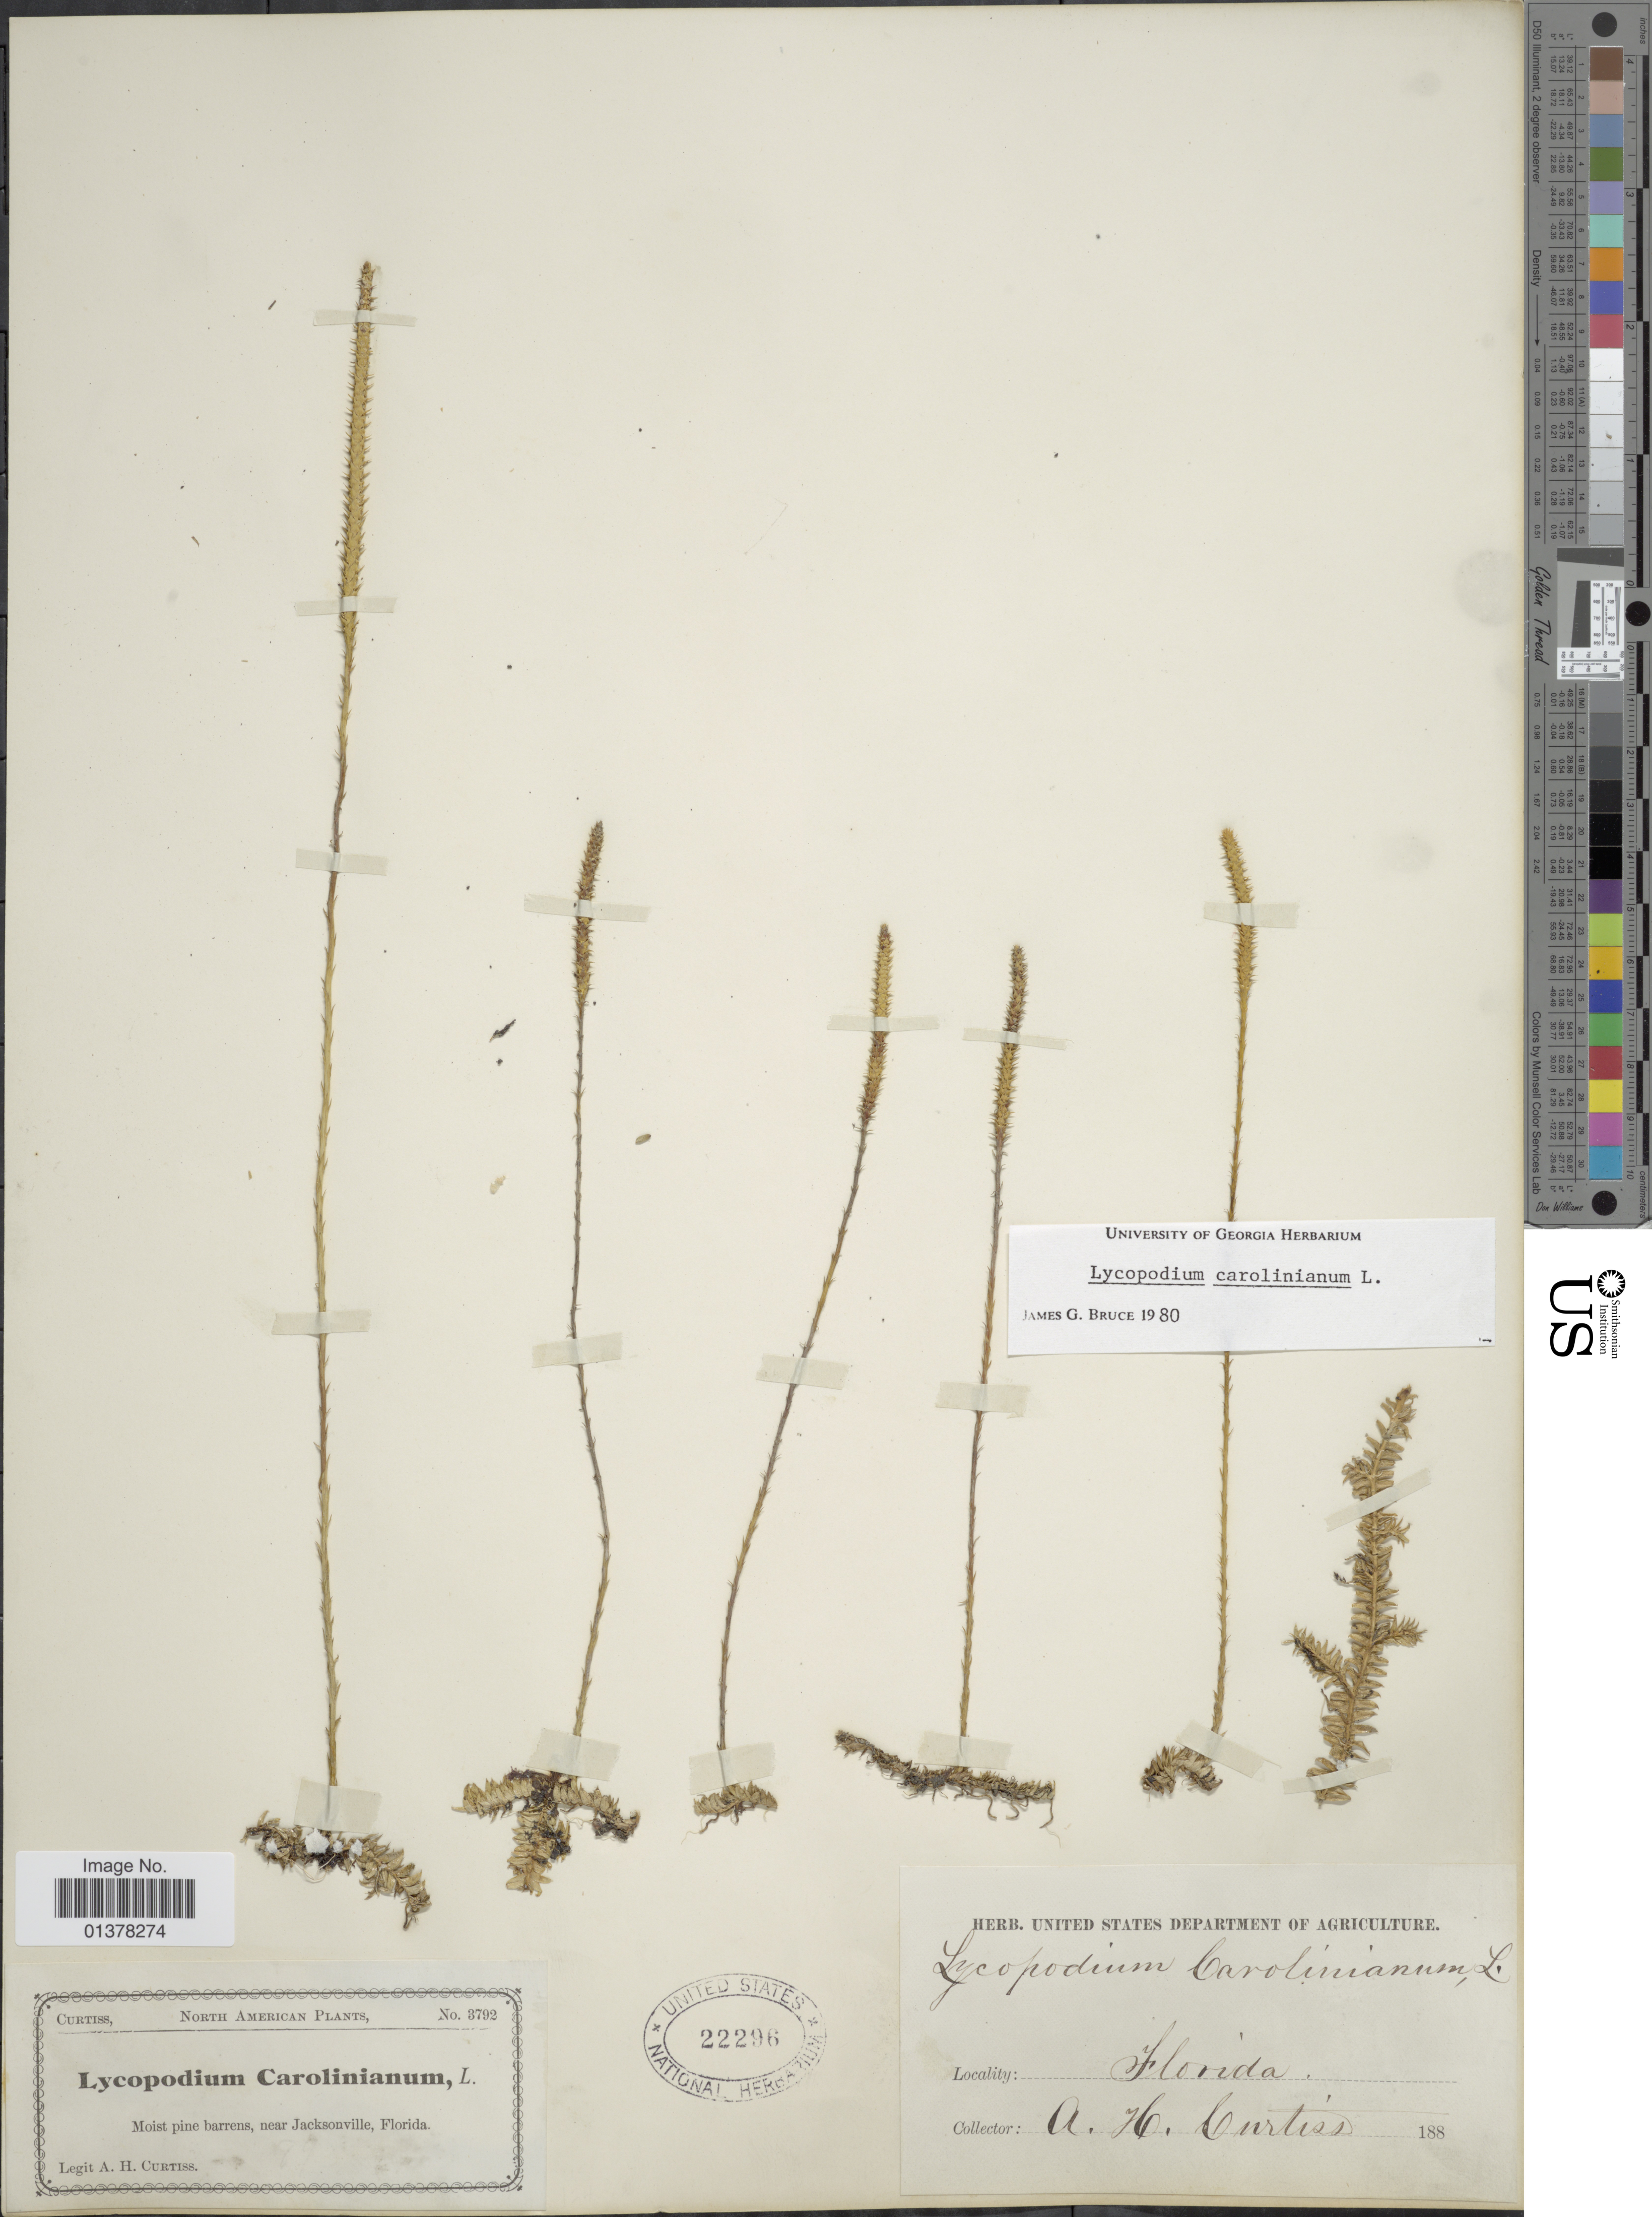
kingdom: Plantae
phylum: Tracheophyta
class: Lycopodiopsida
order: Lycopodiales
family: Lycopodiaceae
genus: Pseudolycopodiella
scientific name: Pseudolycopodiella caroliniana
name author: (L.) Holub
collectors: A. H. Curtiss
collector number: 3792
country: United States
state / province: Florida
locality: Moist Pine barrens, near Jackspnville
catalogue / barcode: US 22296